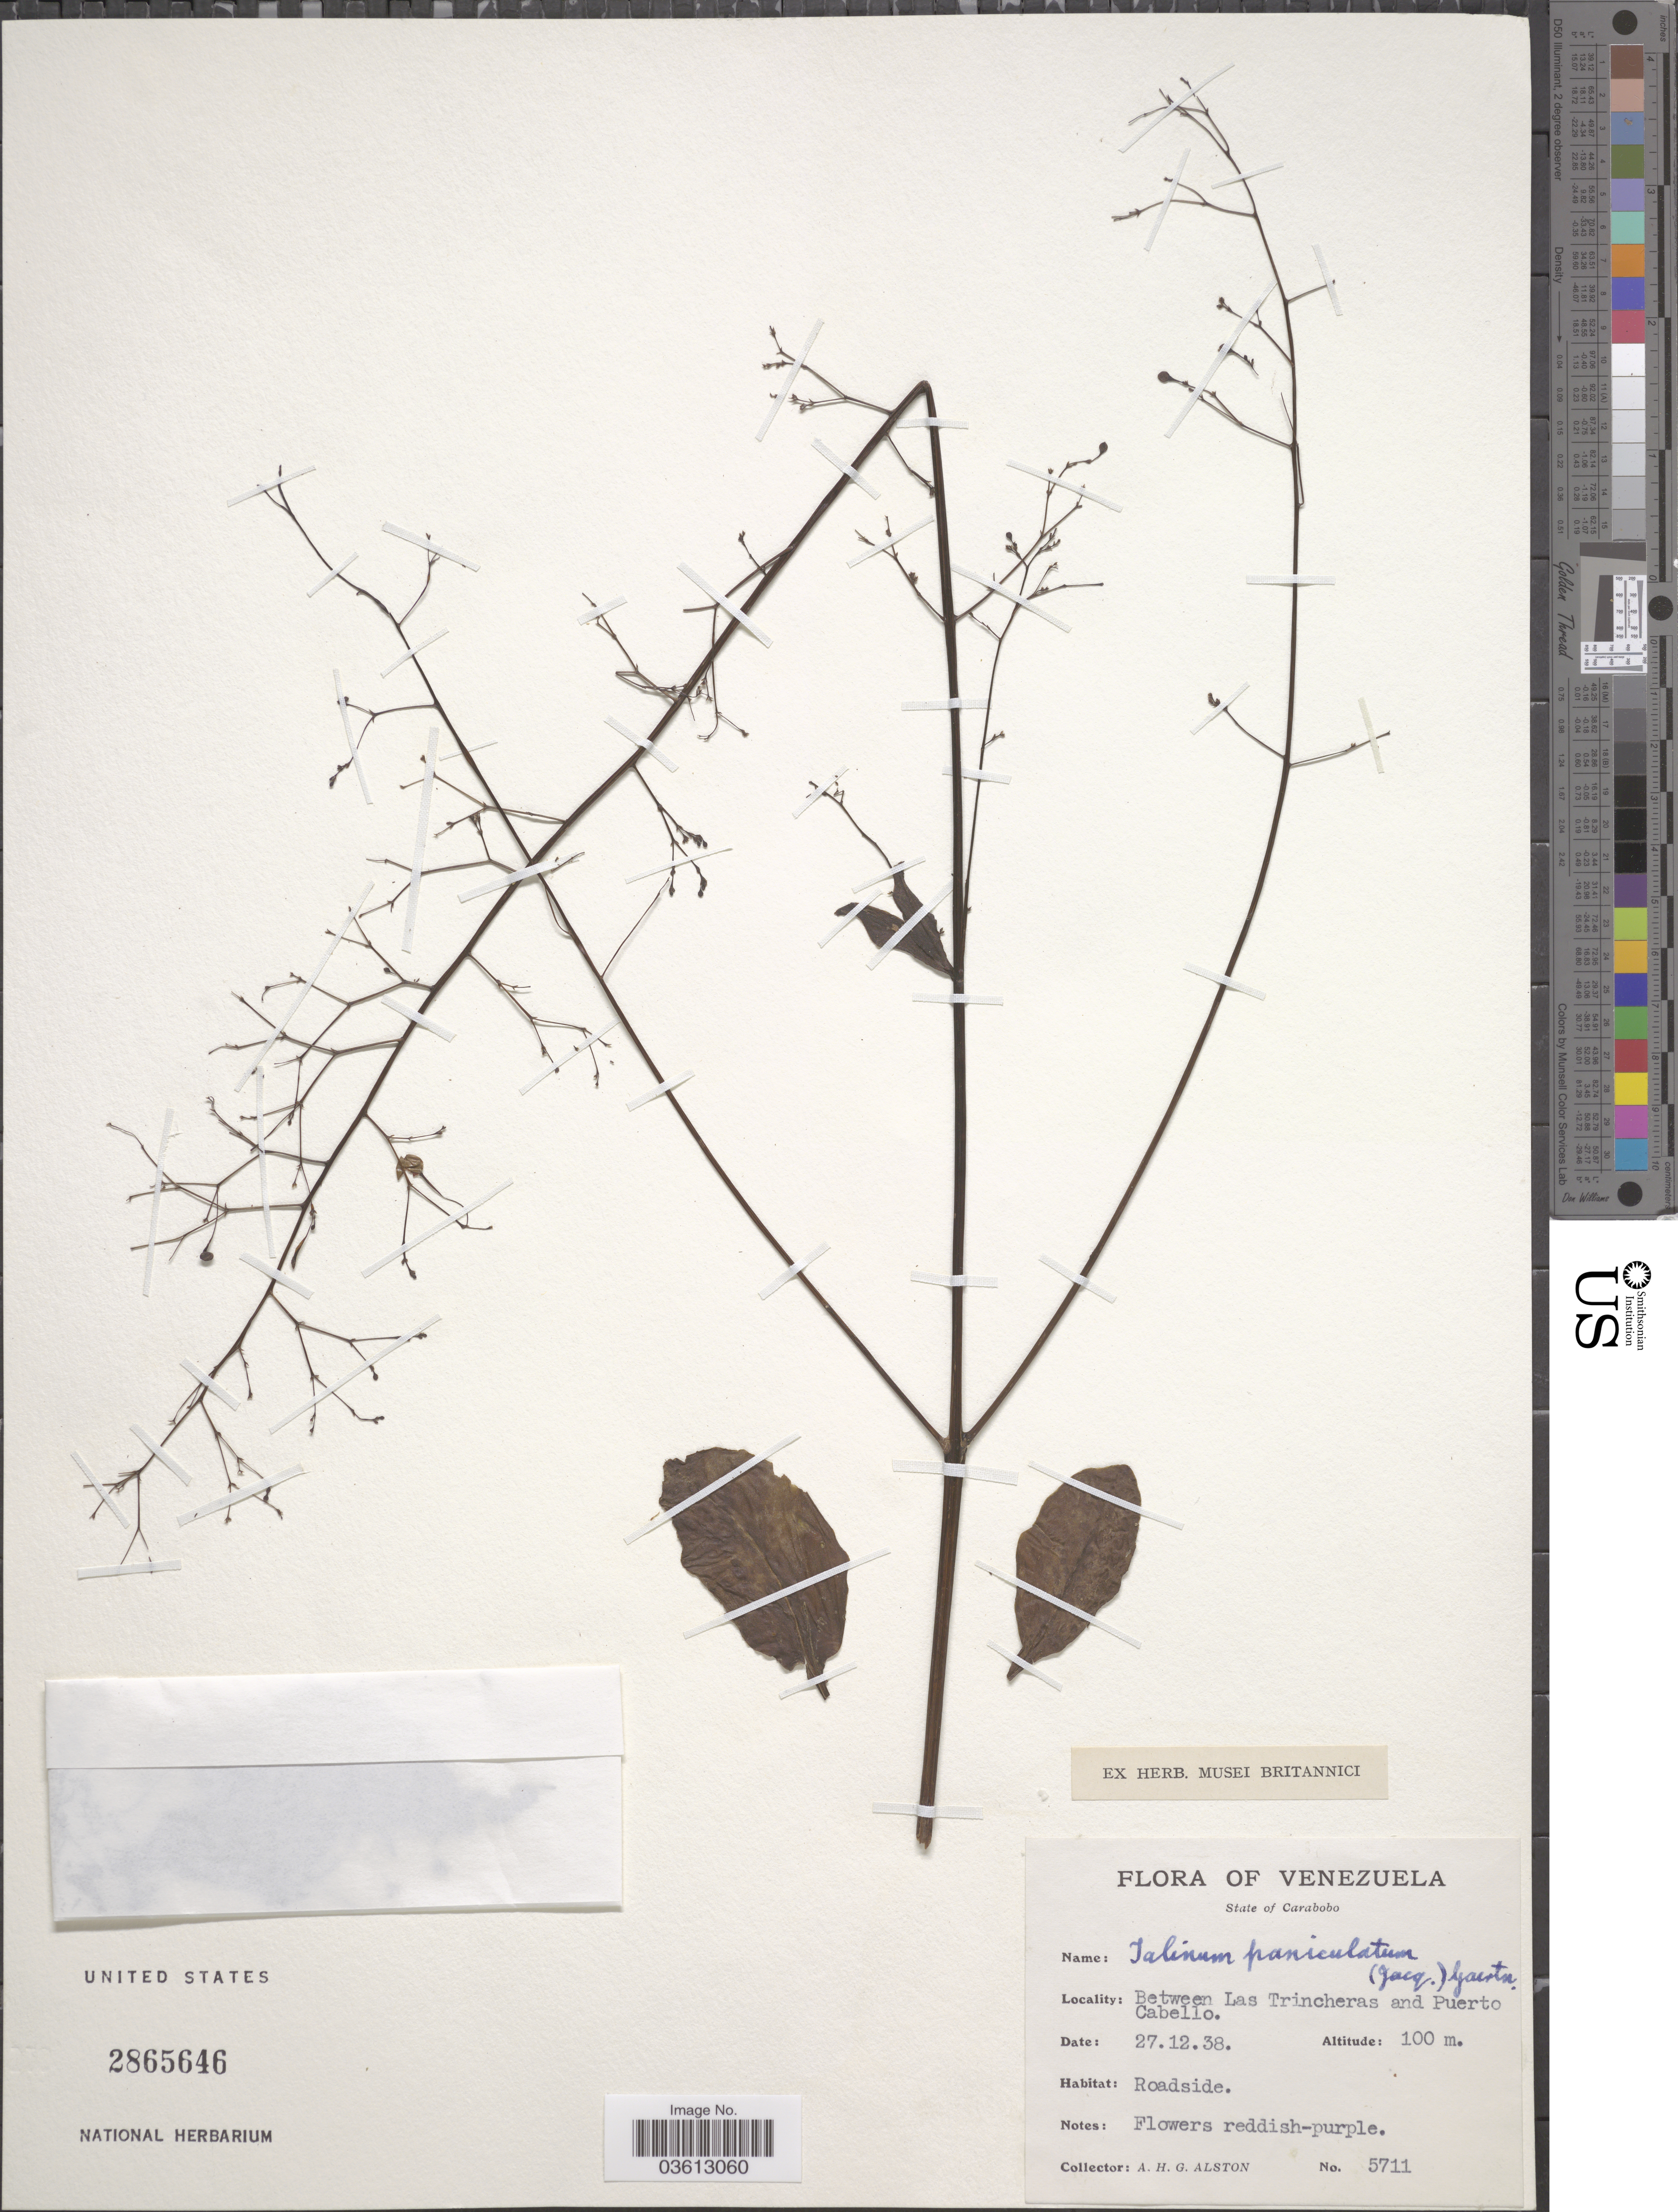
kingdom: Plantae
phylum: Tracheophyta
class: Magnoliopsida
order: Caryophyllales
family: Talinaceae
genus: Talinum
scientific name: Talinum paniculatum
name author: (Jacq.) Gaertn.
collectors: A. H. Alston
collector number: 5711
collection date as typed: Transcribed d/m/y: 27/12/38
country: Venezuela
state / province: Carabobo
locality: Between Las Trincheras and Puerto Cabello.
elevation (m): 100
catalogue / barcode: US 2865646